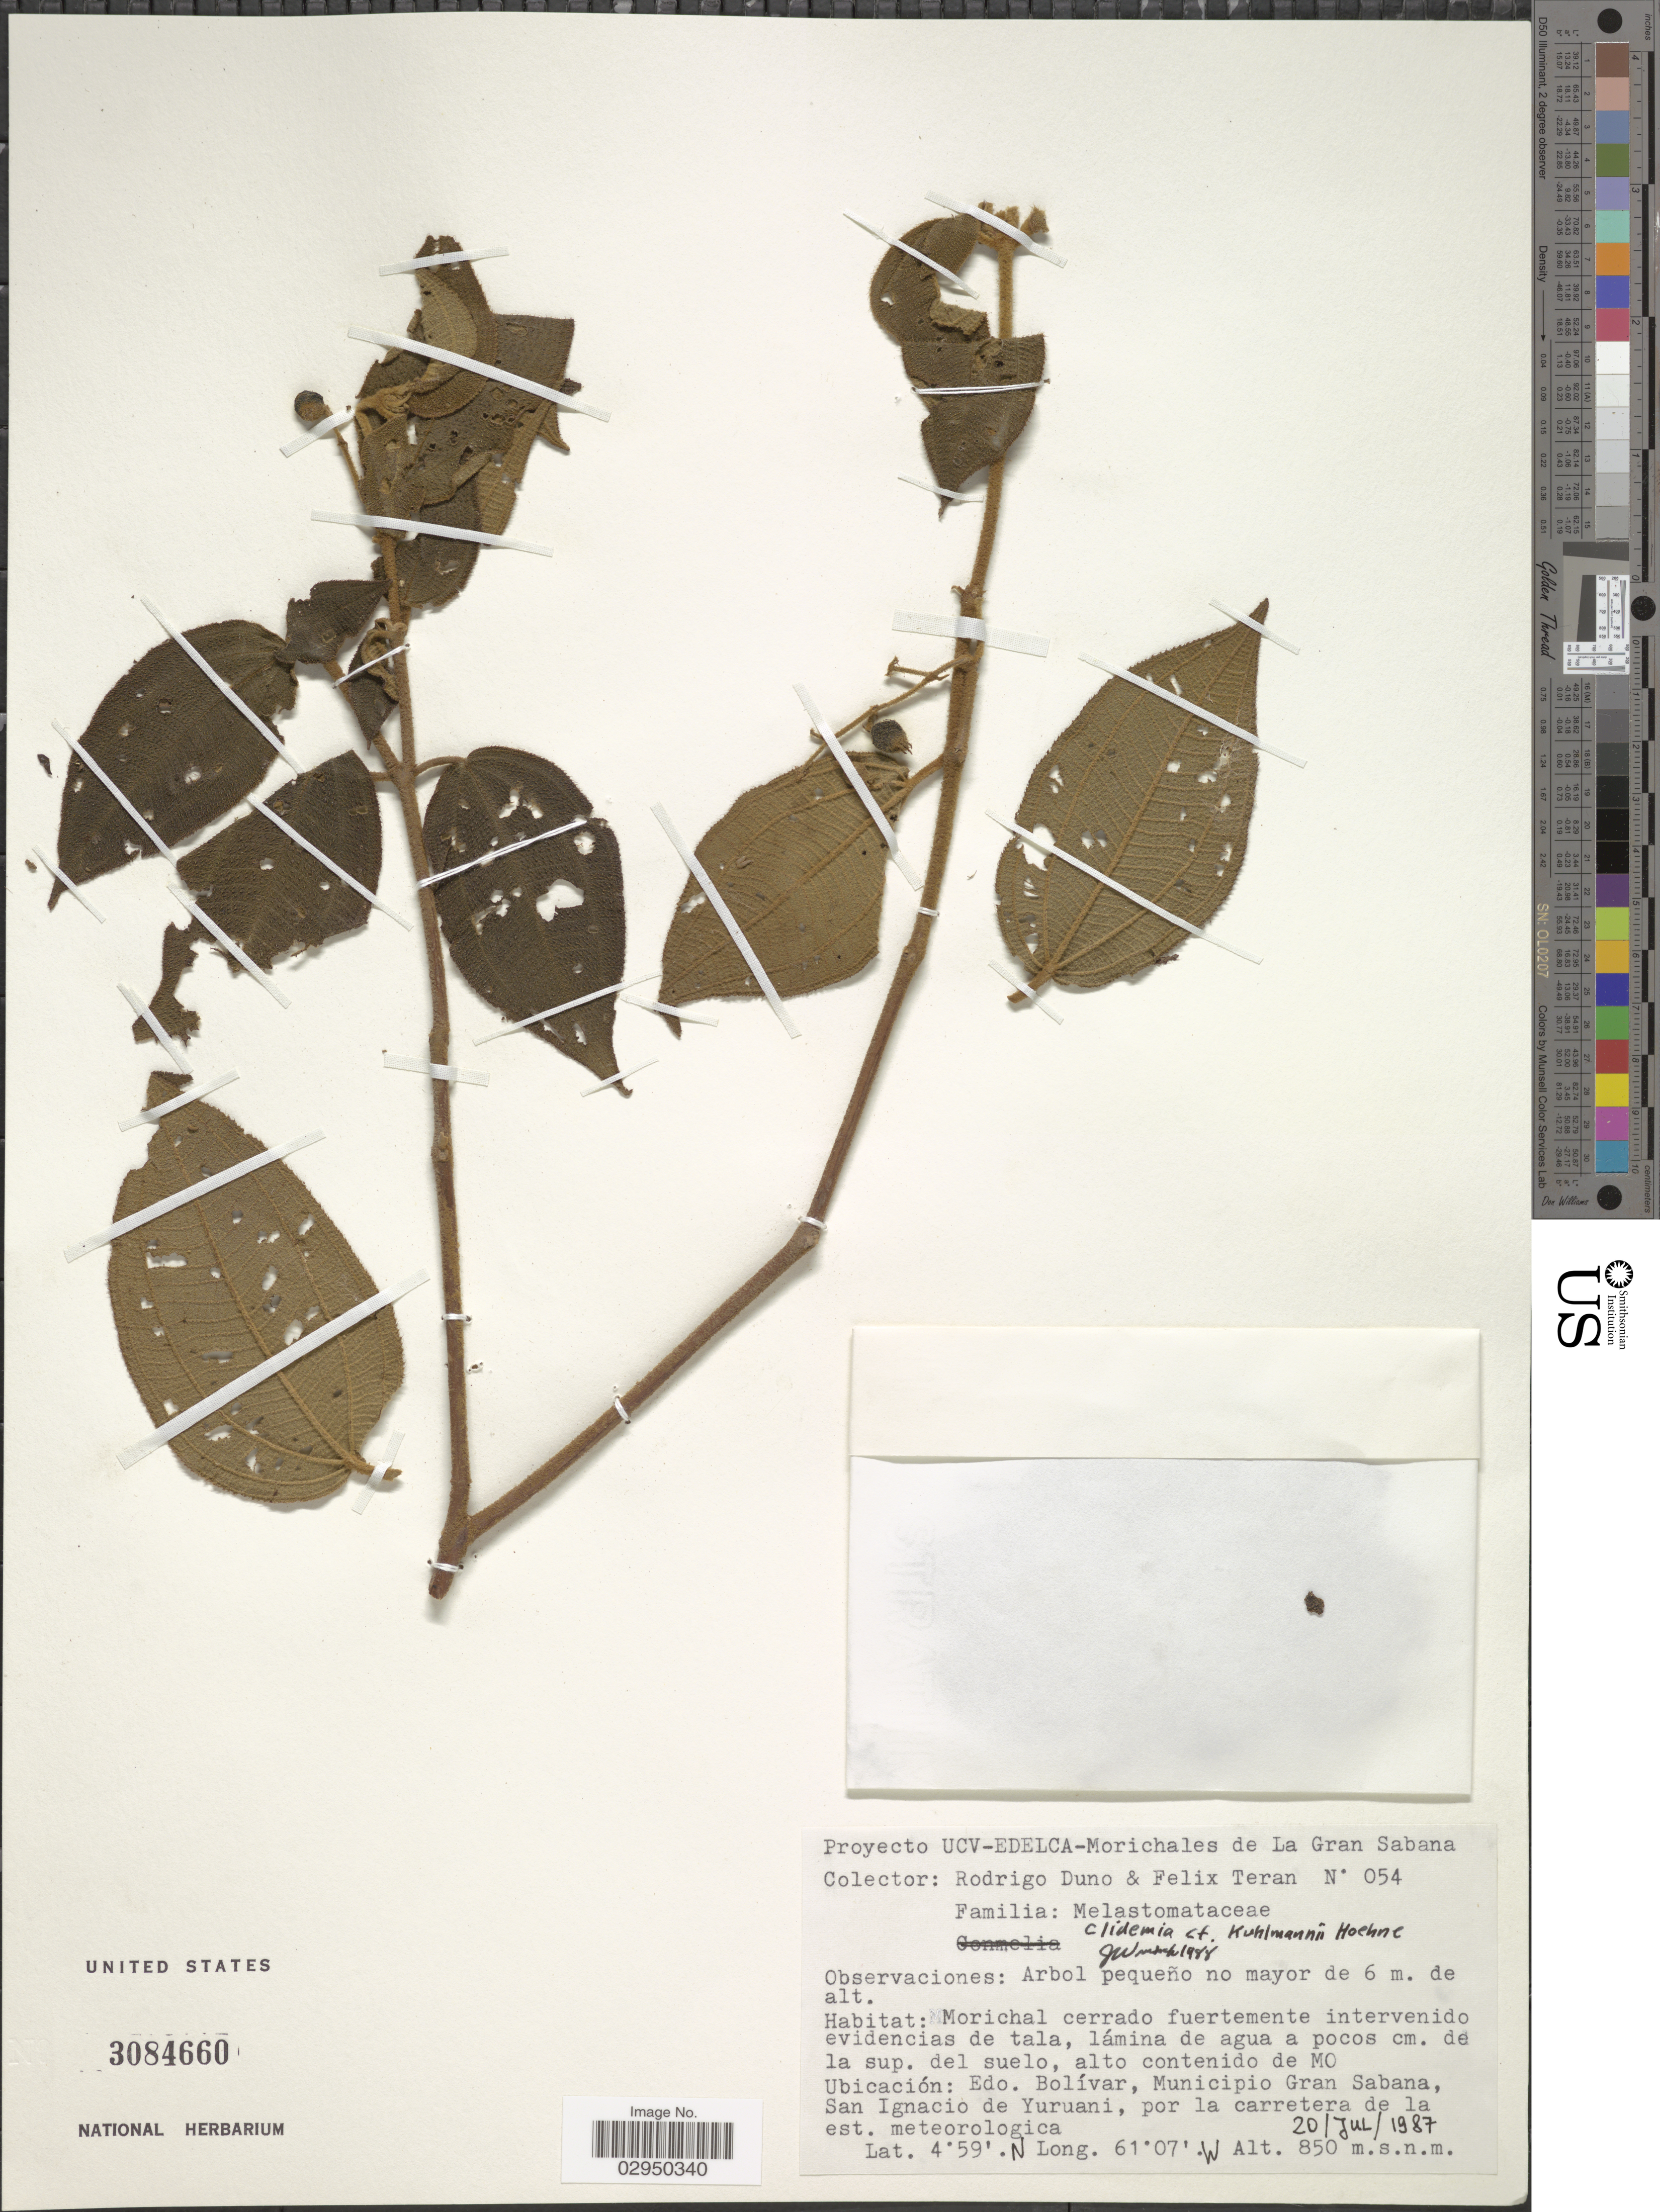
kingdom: Plantae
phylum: Tracheophyta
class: Magnoliopsida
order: Myrtales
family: Melastomataceae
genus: Clidemia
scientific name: Clidemia kuhlmannii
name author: Hoehne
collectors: R. Duno & F. Teran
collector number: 054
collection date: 1987-07-20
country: Venezuela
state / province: Bolivar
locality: Morichales de La Gran Sabana. [unsure placement] Municipio Gran Sabana, San Ignacio de Yuruani, por la carretera de la est. meteorologica.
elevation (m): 850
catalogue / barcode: US 3084660